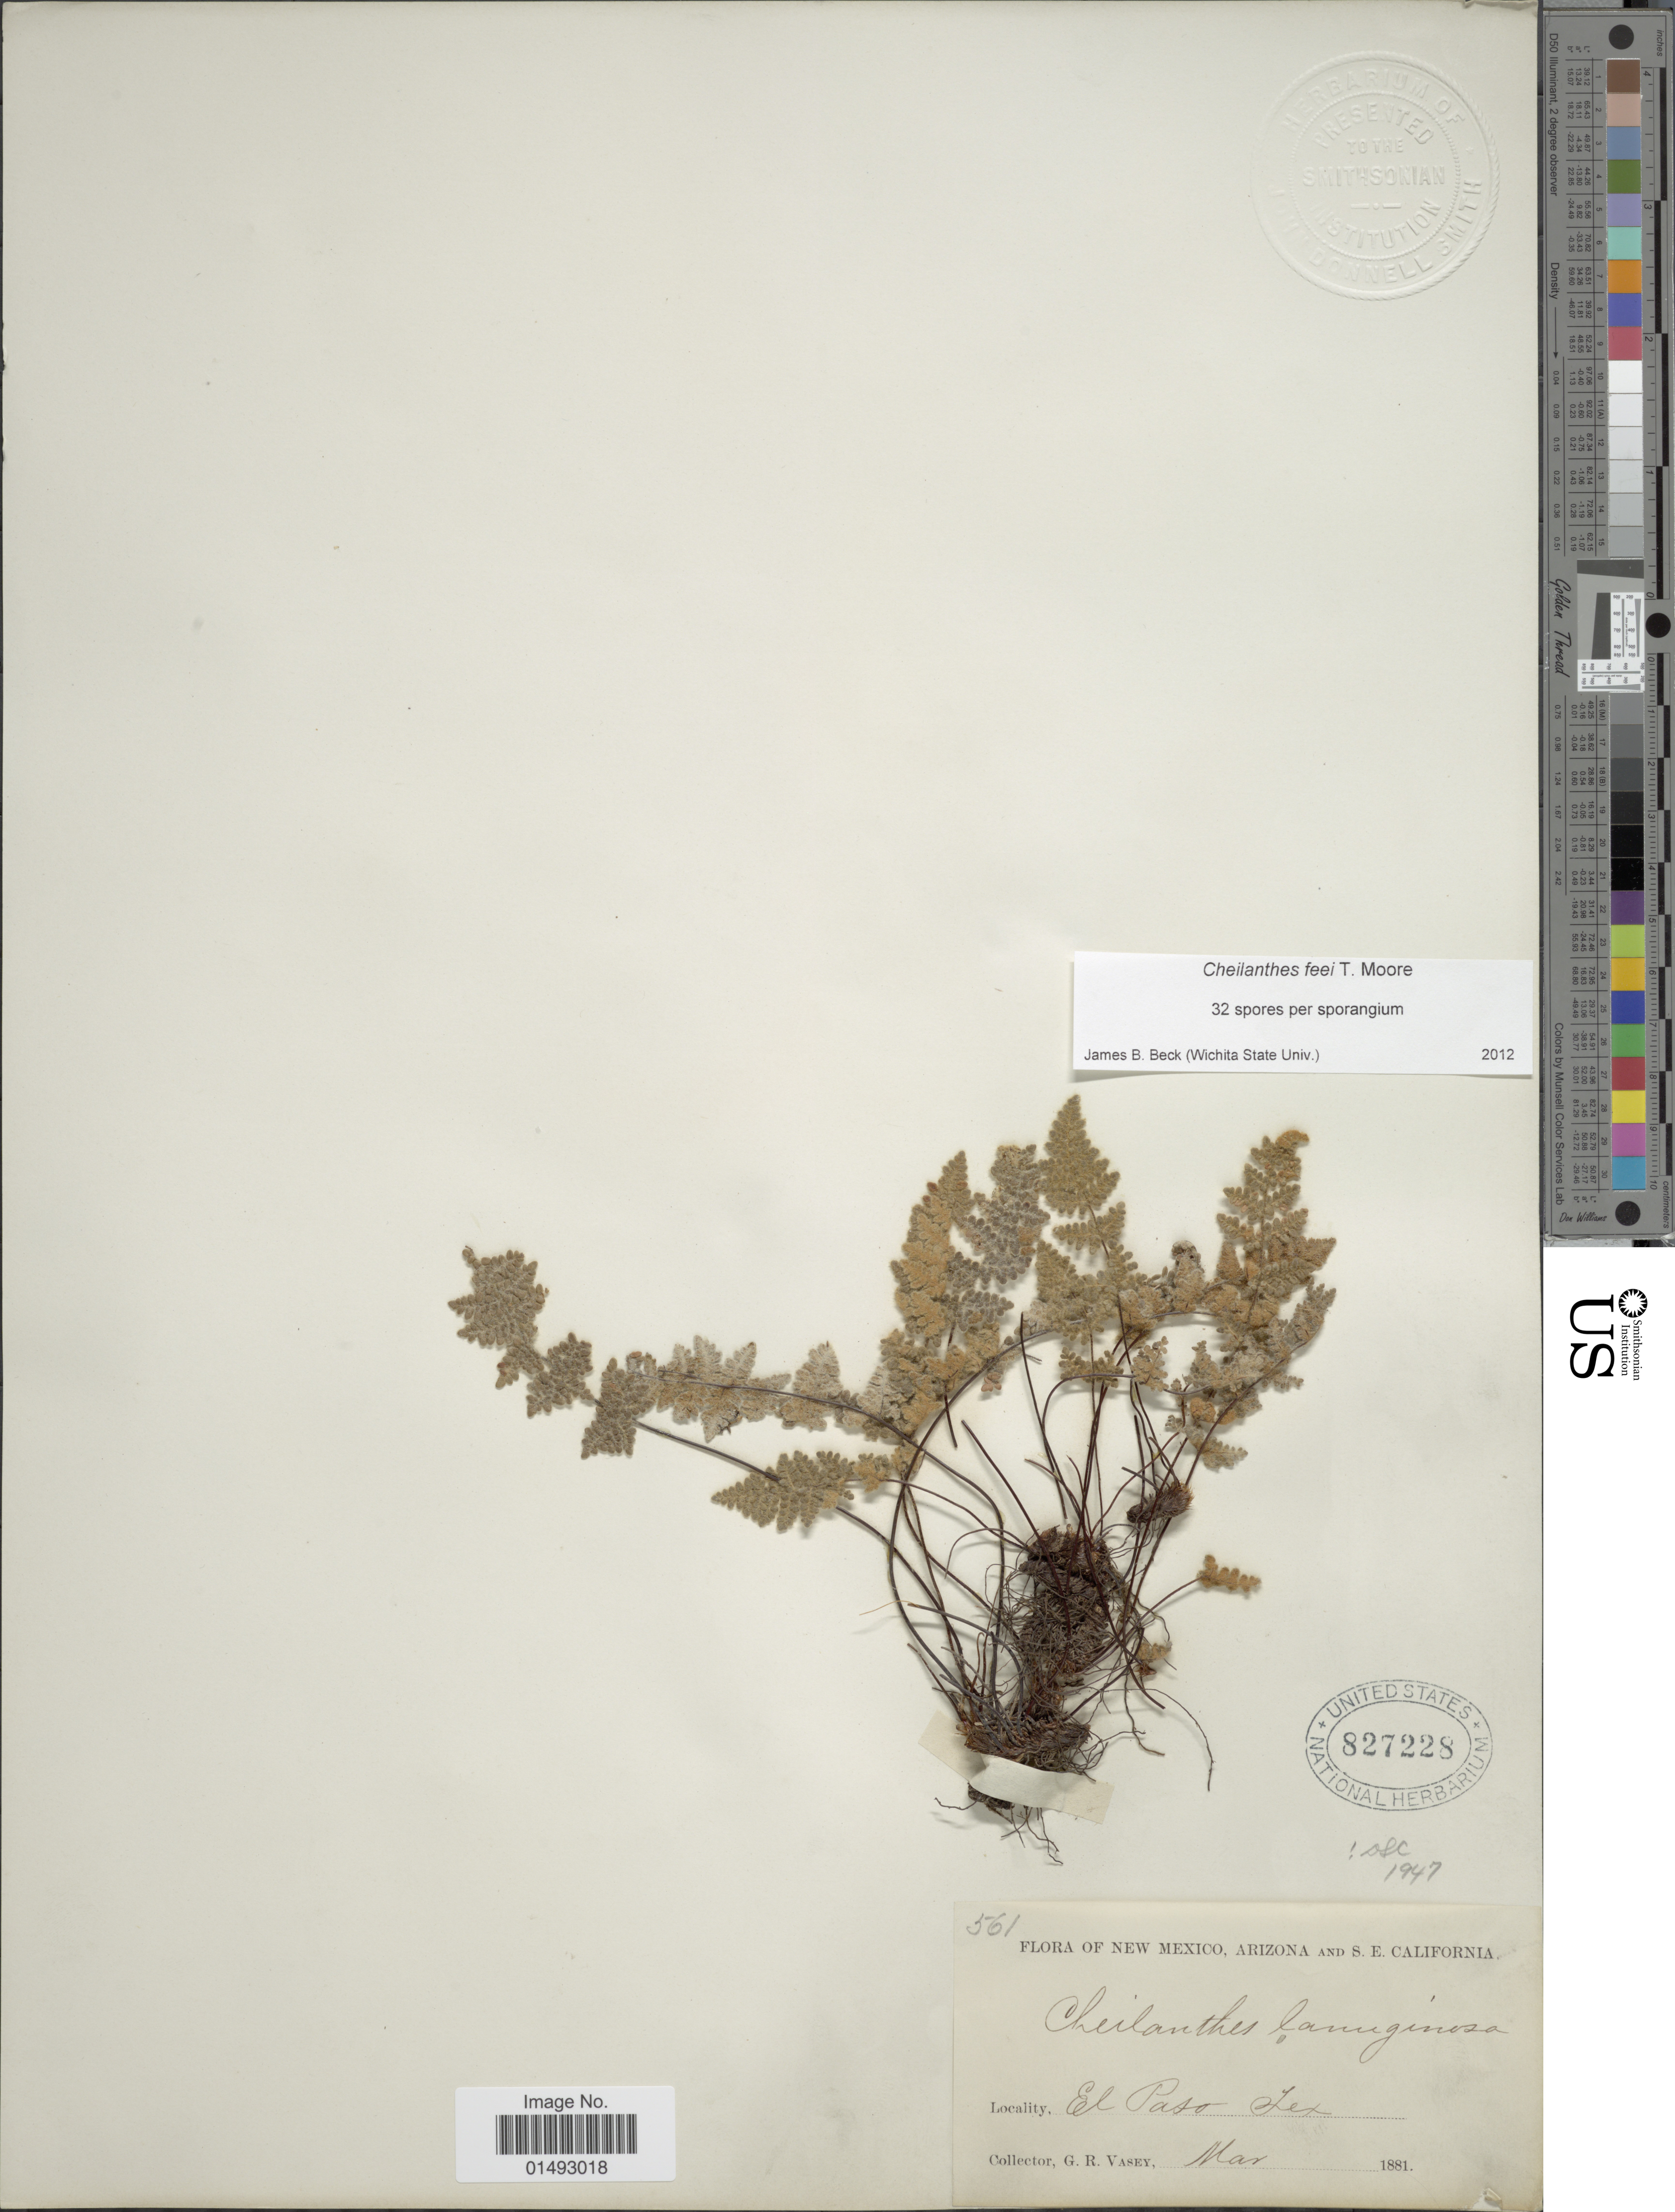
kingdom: Plantae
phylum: Tracheophyta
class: Polypodiopsida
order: Polypodiales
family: Pteridaceae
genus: Myriopteris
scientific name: Myriopteris gracilis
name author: Fée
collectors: G. R. Vasey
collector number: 561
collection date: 1881-03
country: United States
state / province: Texas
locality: El Paso, Tex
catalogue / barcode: US 827228